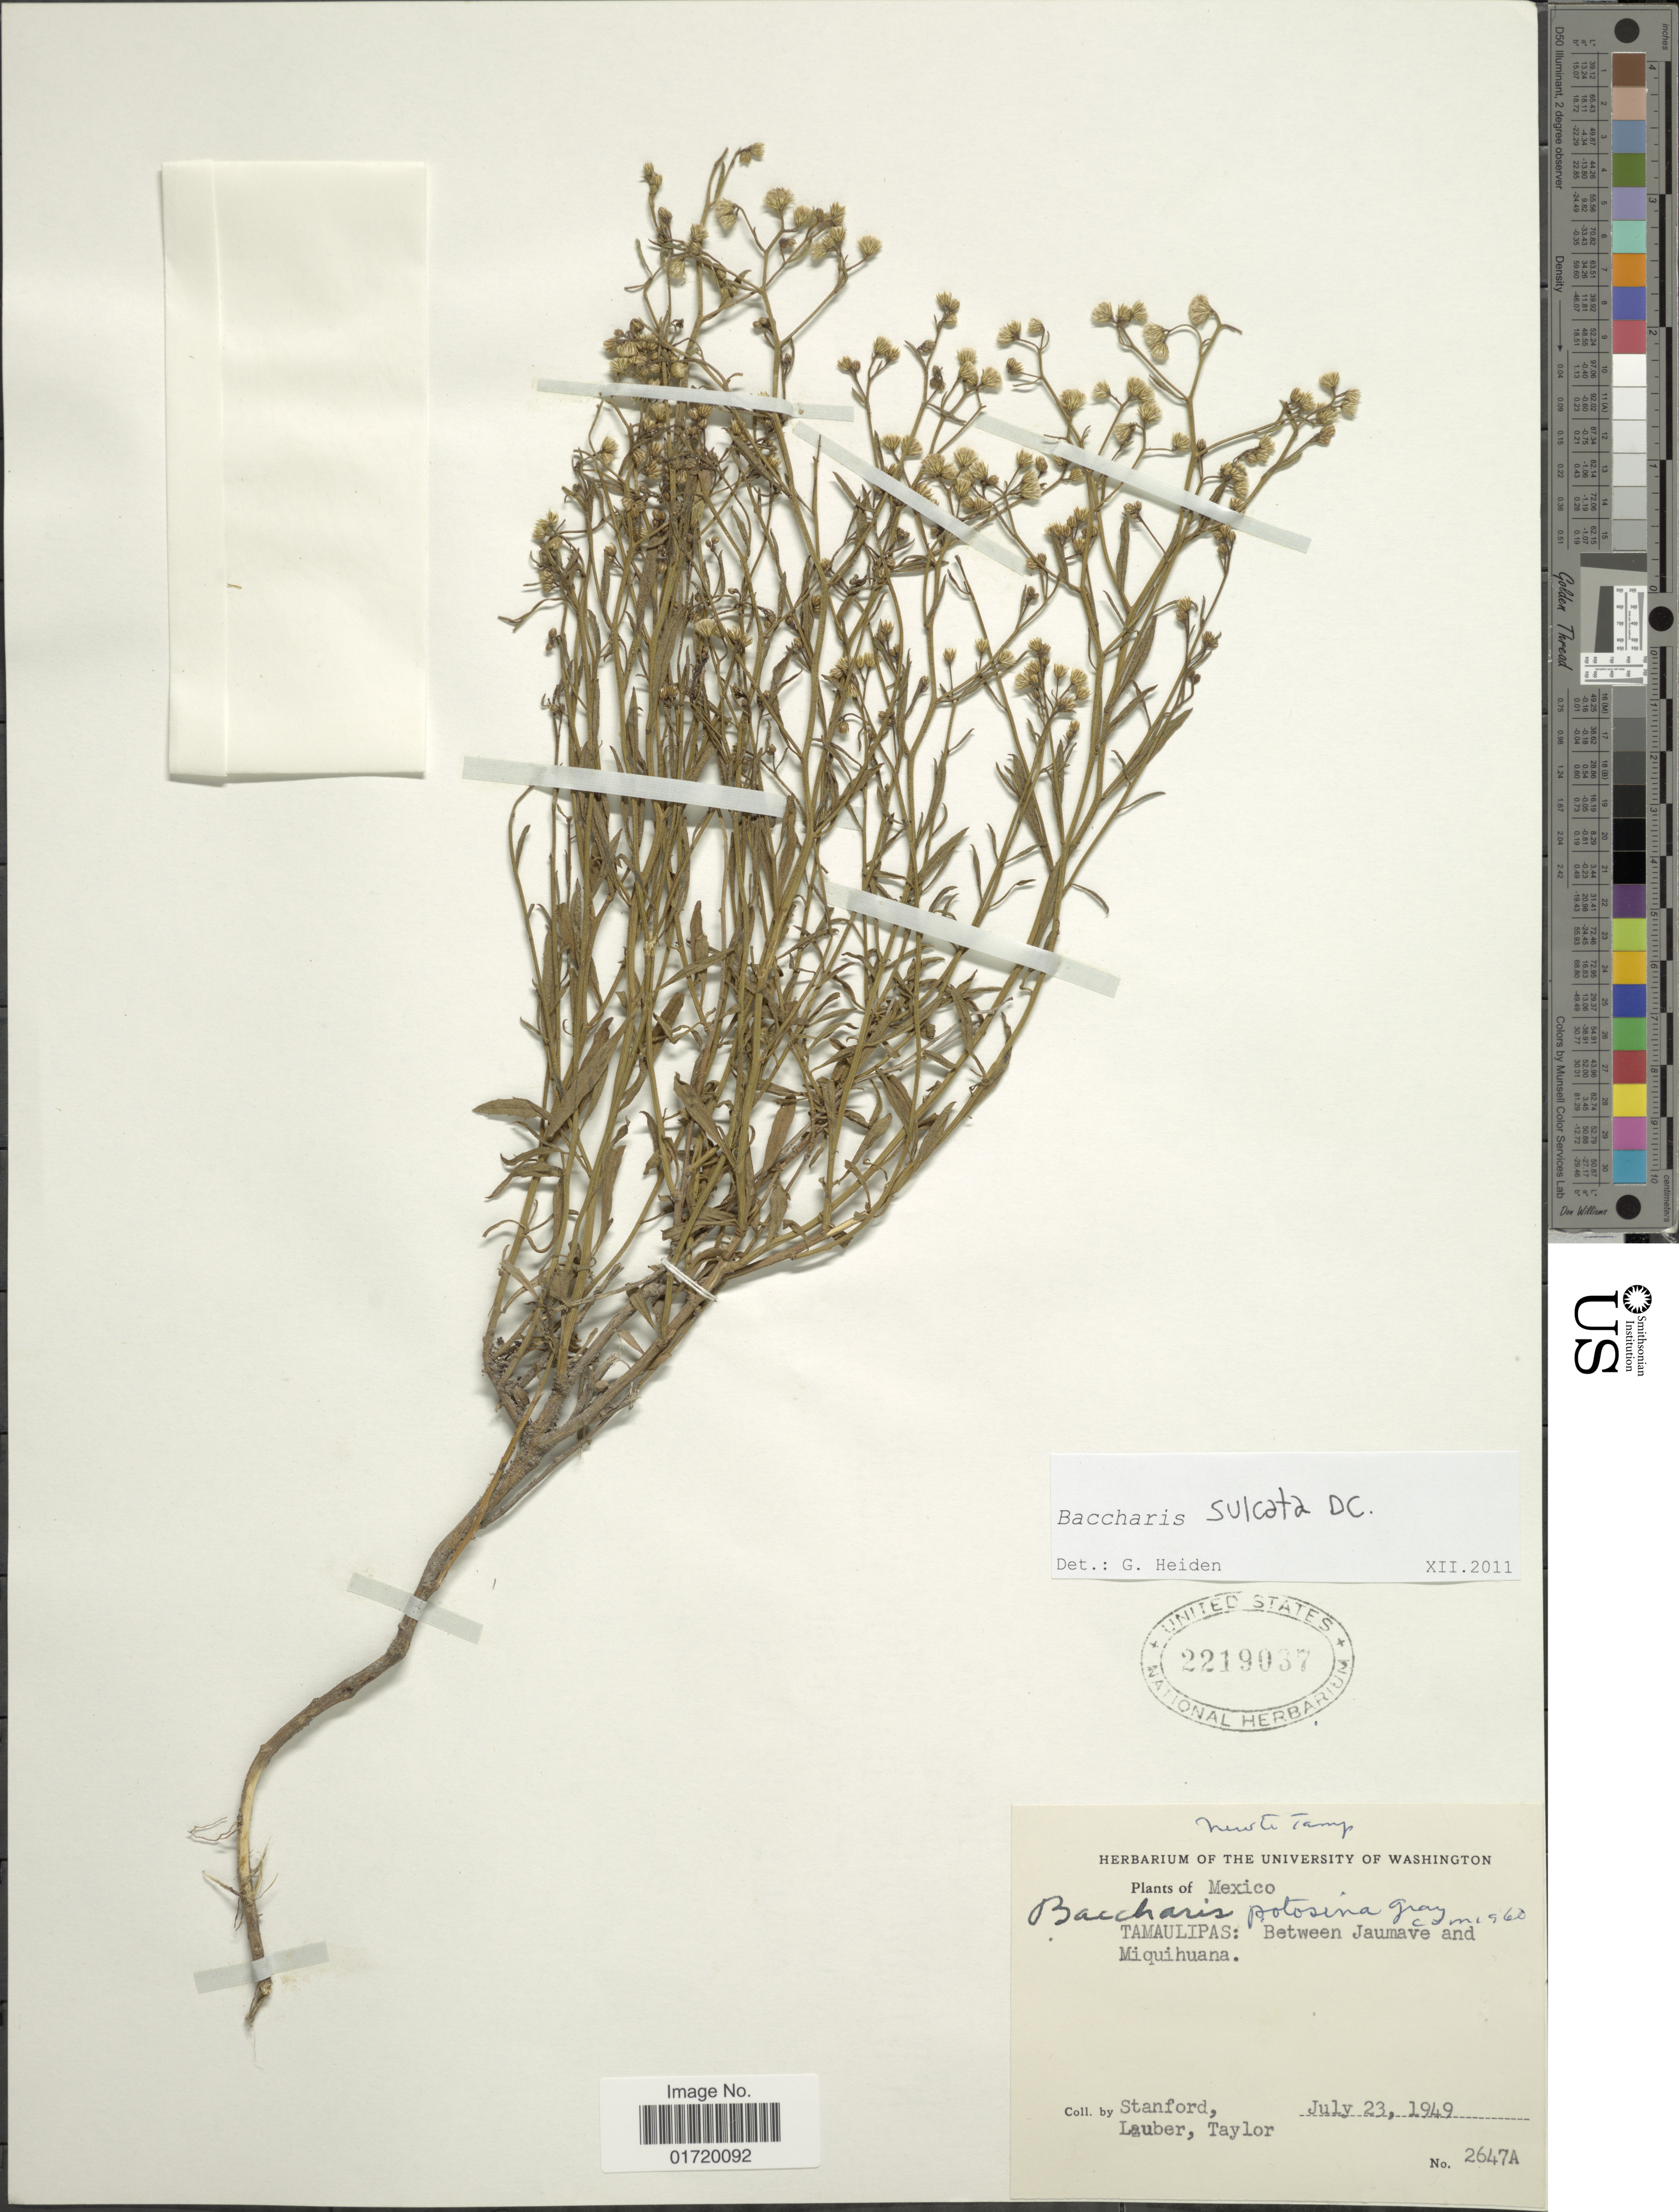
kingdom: Plantae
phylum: Tracheophyta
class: Magnoliopsida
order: Asterales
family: Asteraceae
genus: Baccharis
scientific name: Baccharis sulcata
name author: DC.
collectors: -. Stanford, -. Lauber & -. Taylor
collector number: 2647A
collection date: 1949-07-23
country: Mexico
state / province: Tamaulipas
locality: Between Jaumave and Miquihuana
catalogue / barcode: US 2219037